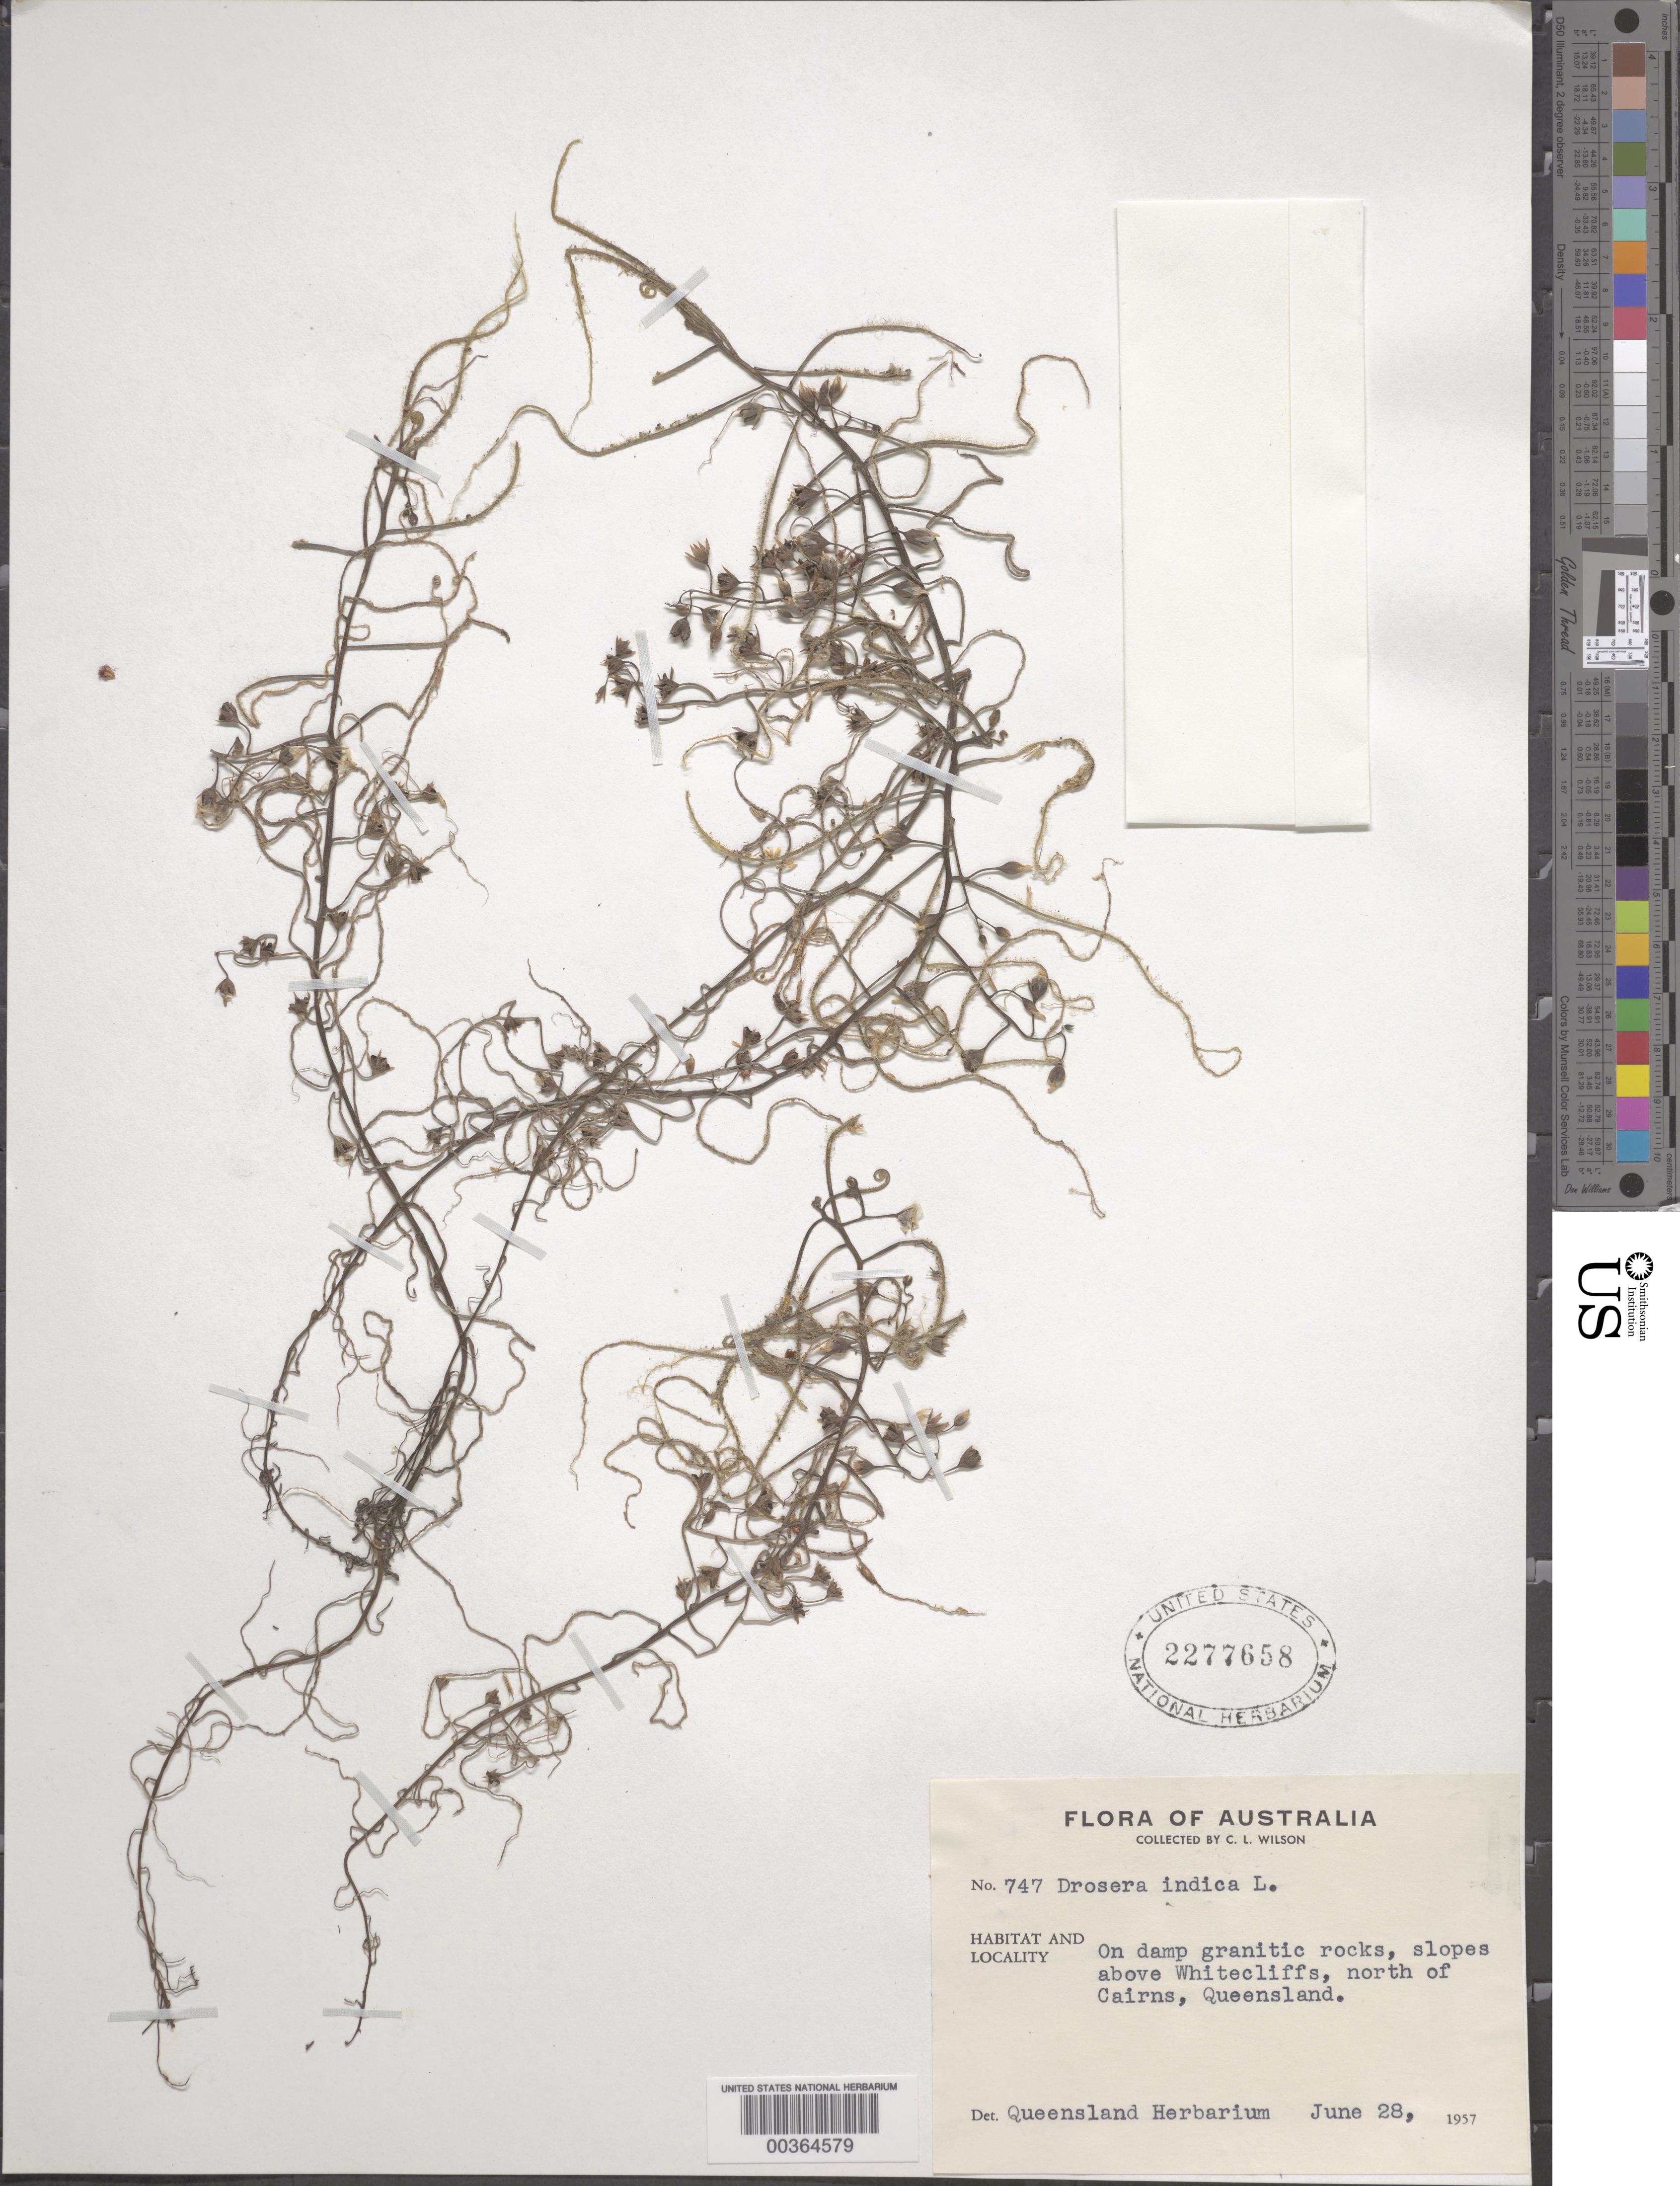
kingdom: Plantae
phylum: Tracheophyta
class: Magnoliopsida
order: Caryophyllales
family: Droseraceae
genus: Drosera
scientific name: Drosera indica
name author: L.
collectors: C. L. Wilson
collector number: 747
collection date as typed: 28 Jun 1957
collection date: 1957-06-28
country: Australia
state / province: Queensland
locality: Slopes above whitecliffs, n of cairns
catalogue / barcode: US 2277658